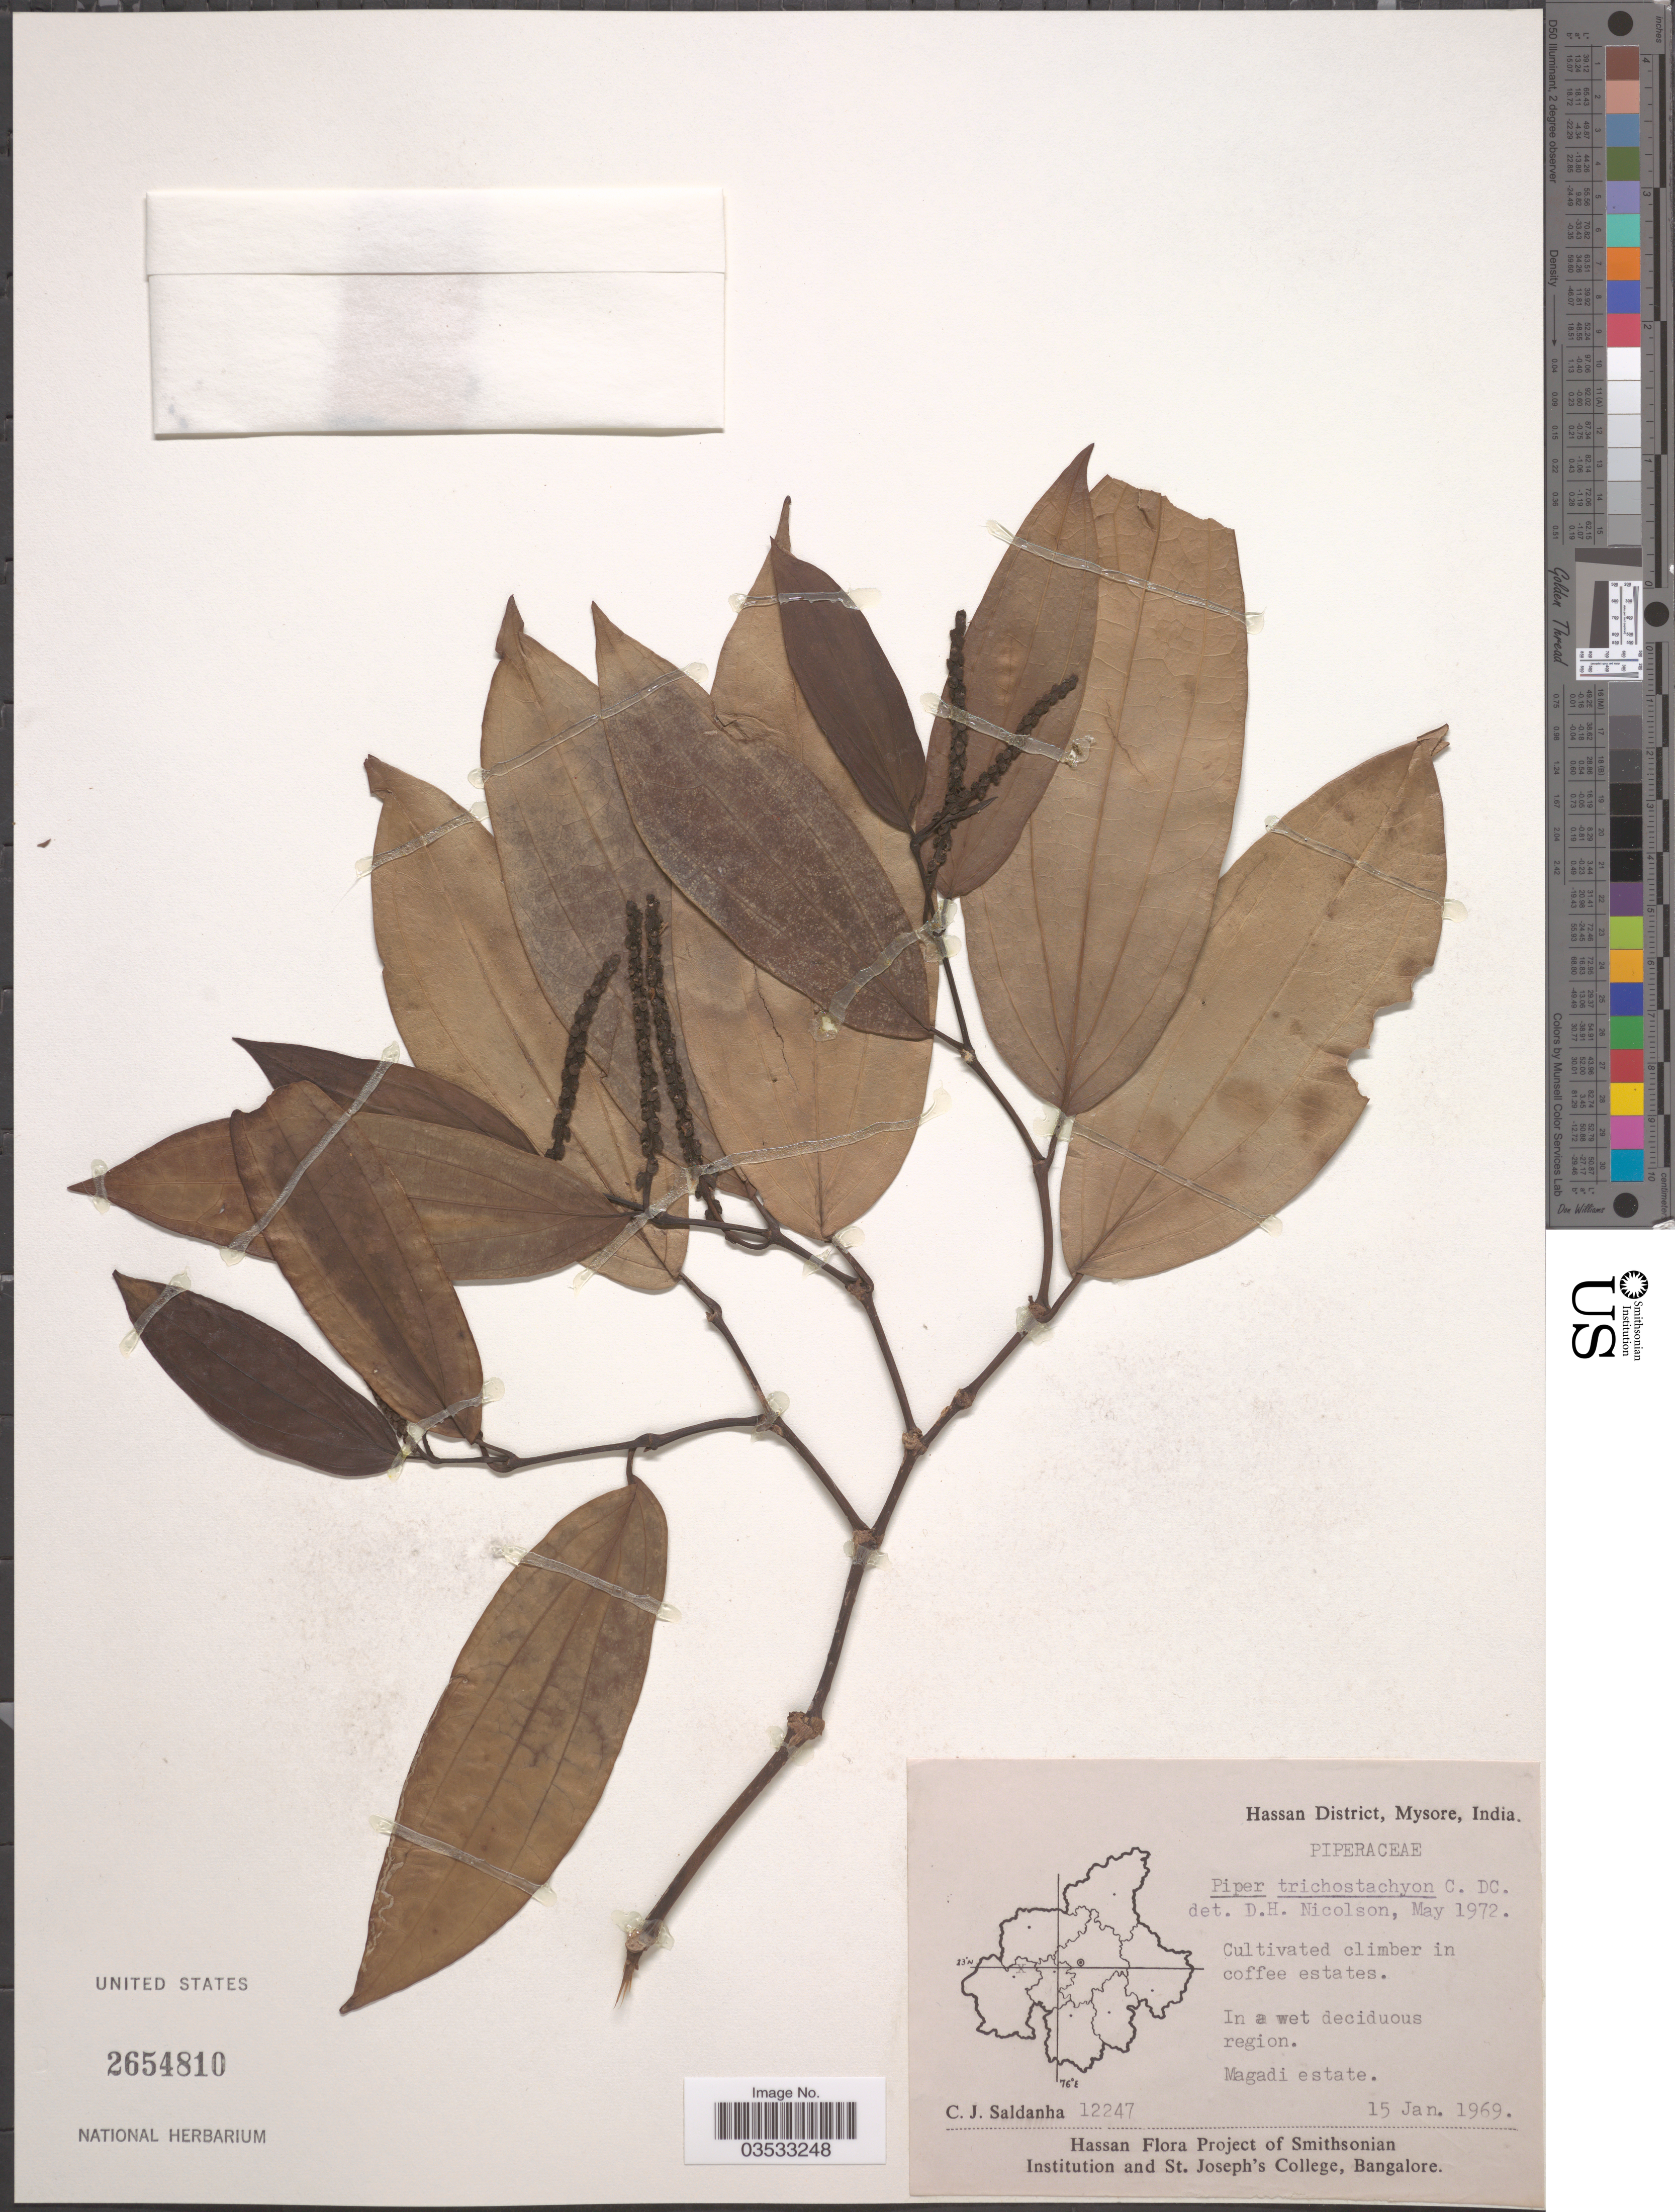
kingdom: Plantae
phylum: Tracheophyta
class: Magnoliopsida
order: Piperales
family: Piperaceae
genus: Piper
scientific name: Piper trichostachyon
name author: (Miq.) C. DC.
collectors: C. J. Saldanha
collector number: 12247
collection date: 1969-01-15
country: India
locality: Hassan District, Mysore. Magadi estate.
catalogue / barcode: US 2654810